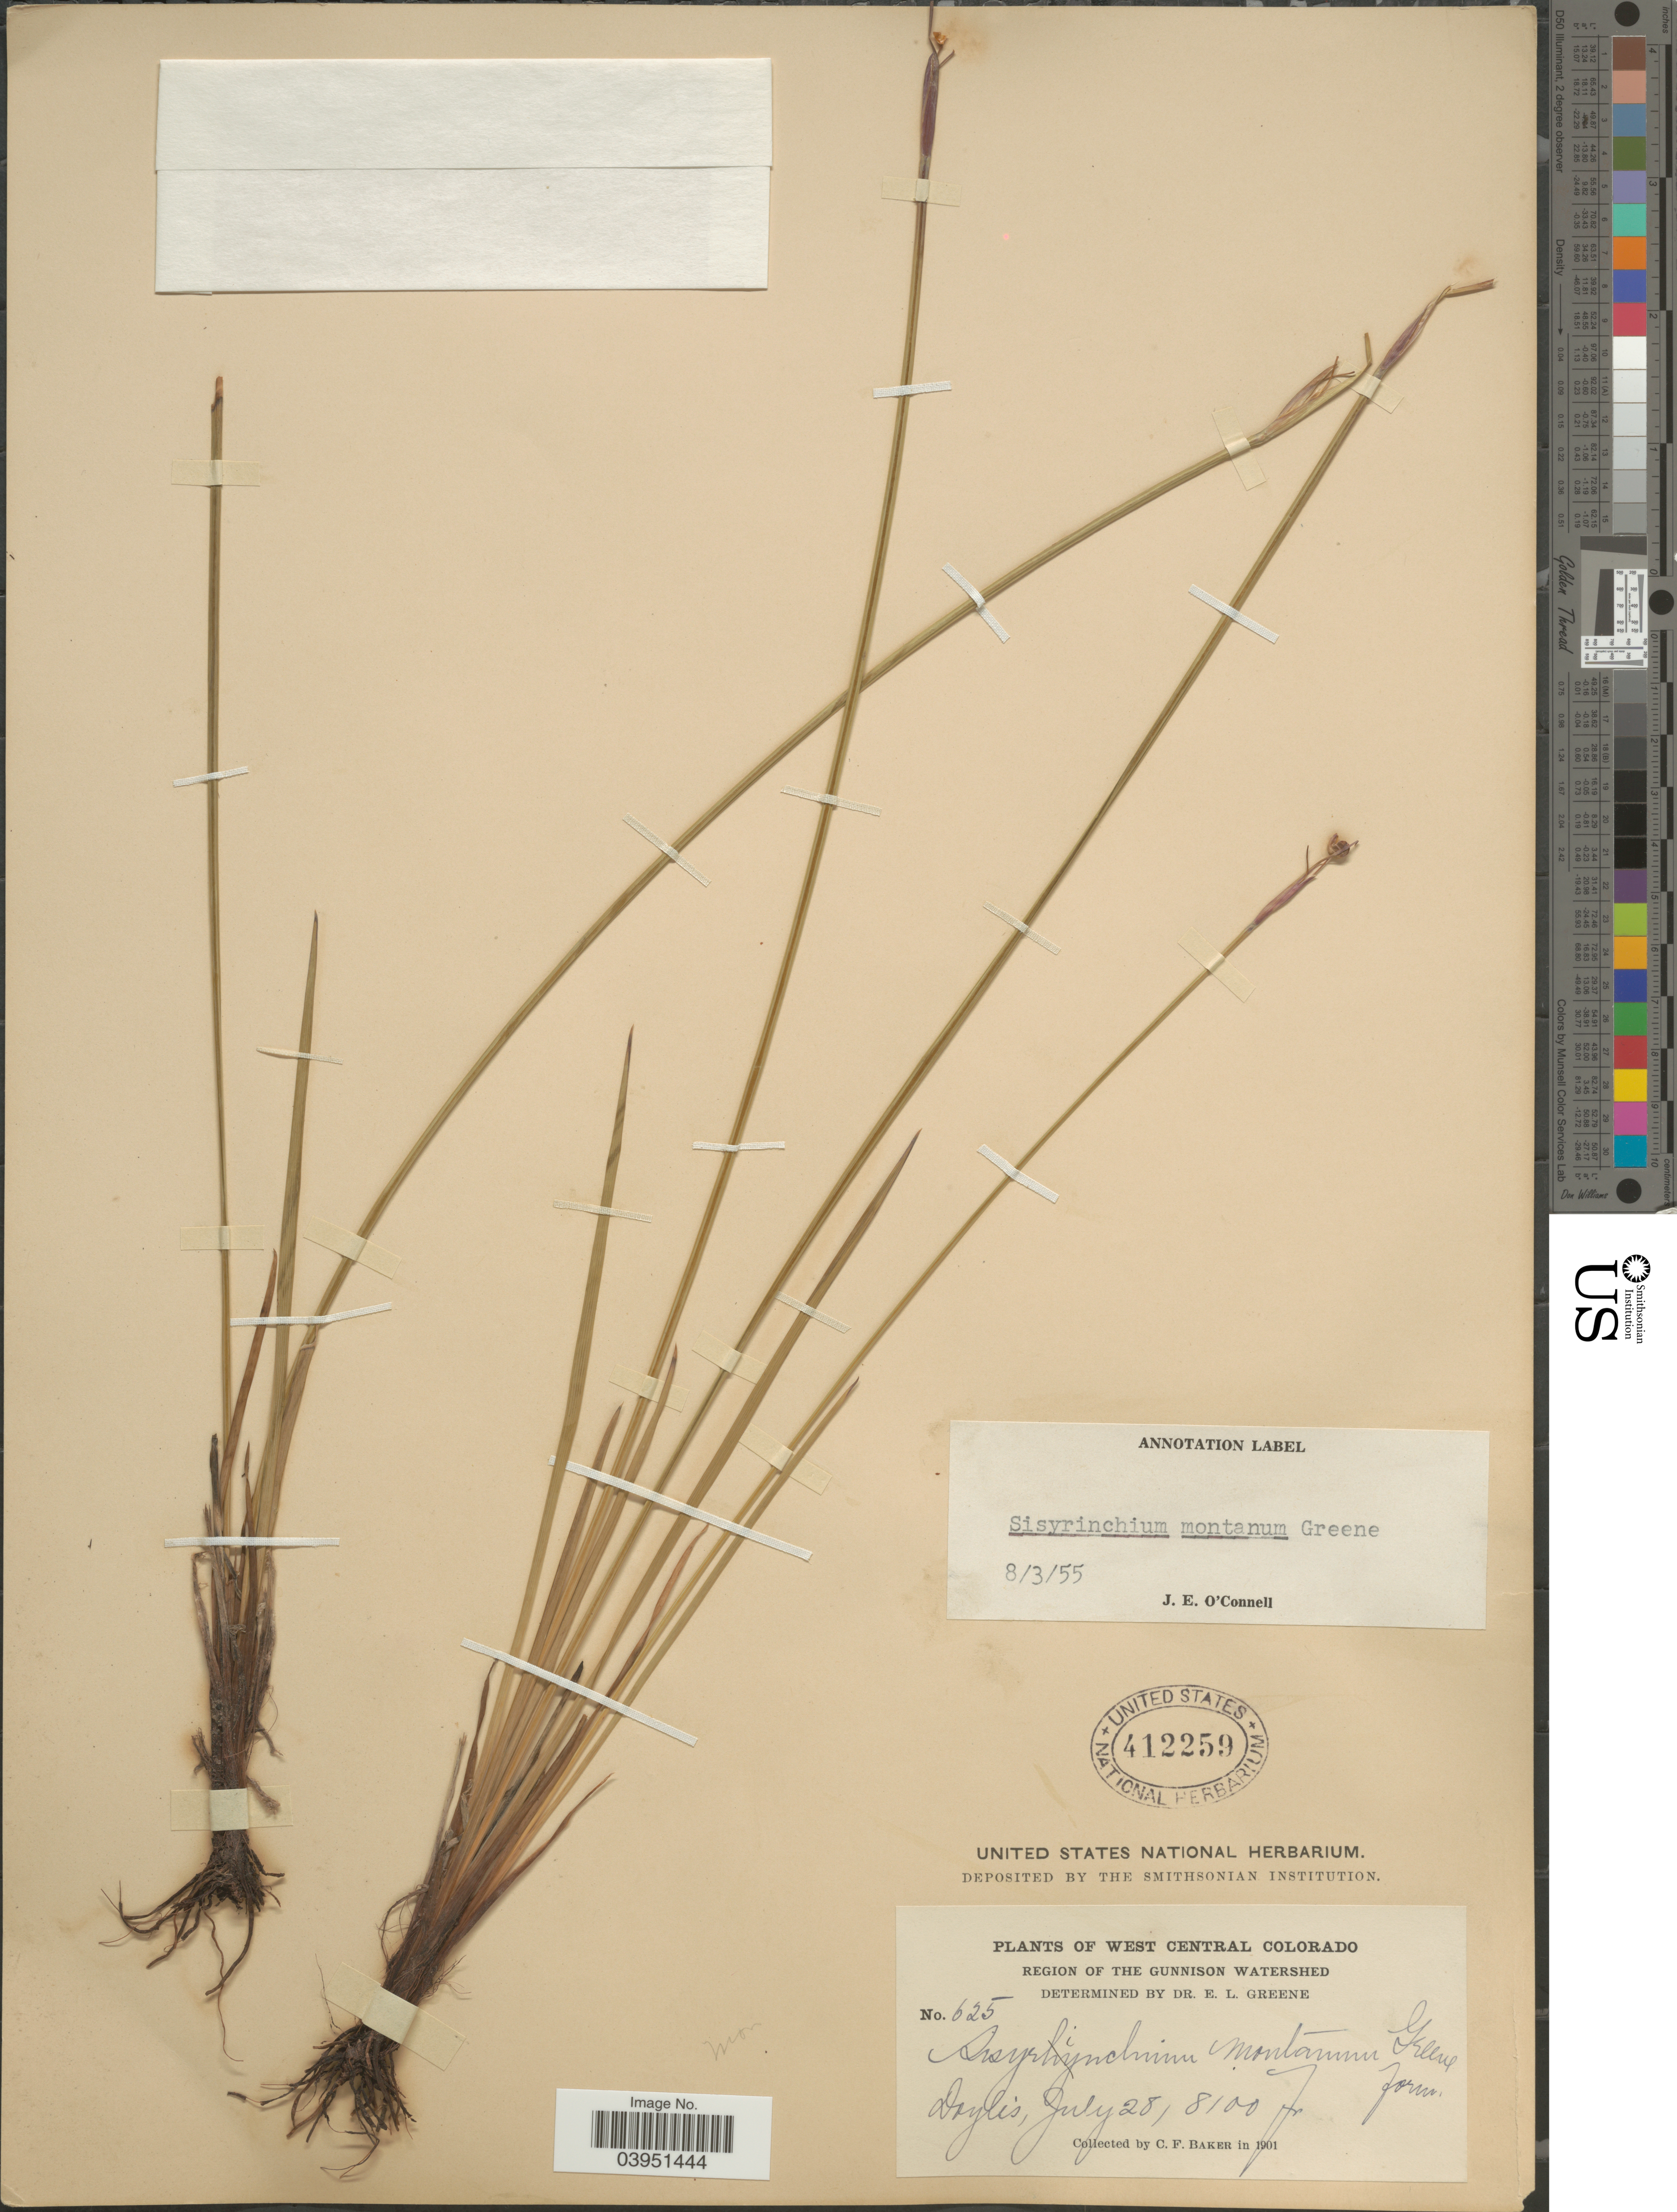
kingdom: Plantae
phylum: Tracheophyta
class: Liliopsida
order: Asparagales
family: Iridaceae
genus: Sisyrinchium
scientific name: Sisyrinchium montanum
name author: Greene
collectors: C. F. Baker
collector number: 625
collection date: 1901-07-28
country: United States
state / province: Colorado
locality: West Central Colorado. Region of the Gunnison Watershed. Doylis.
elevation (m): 2469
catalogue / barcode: US 412259